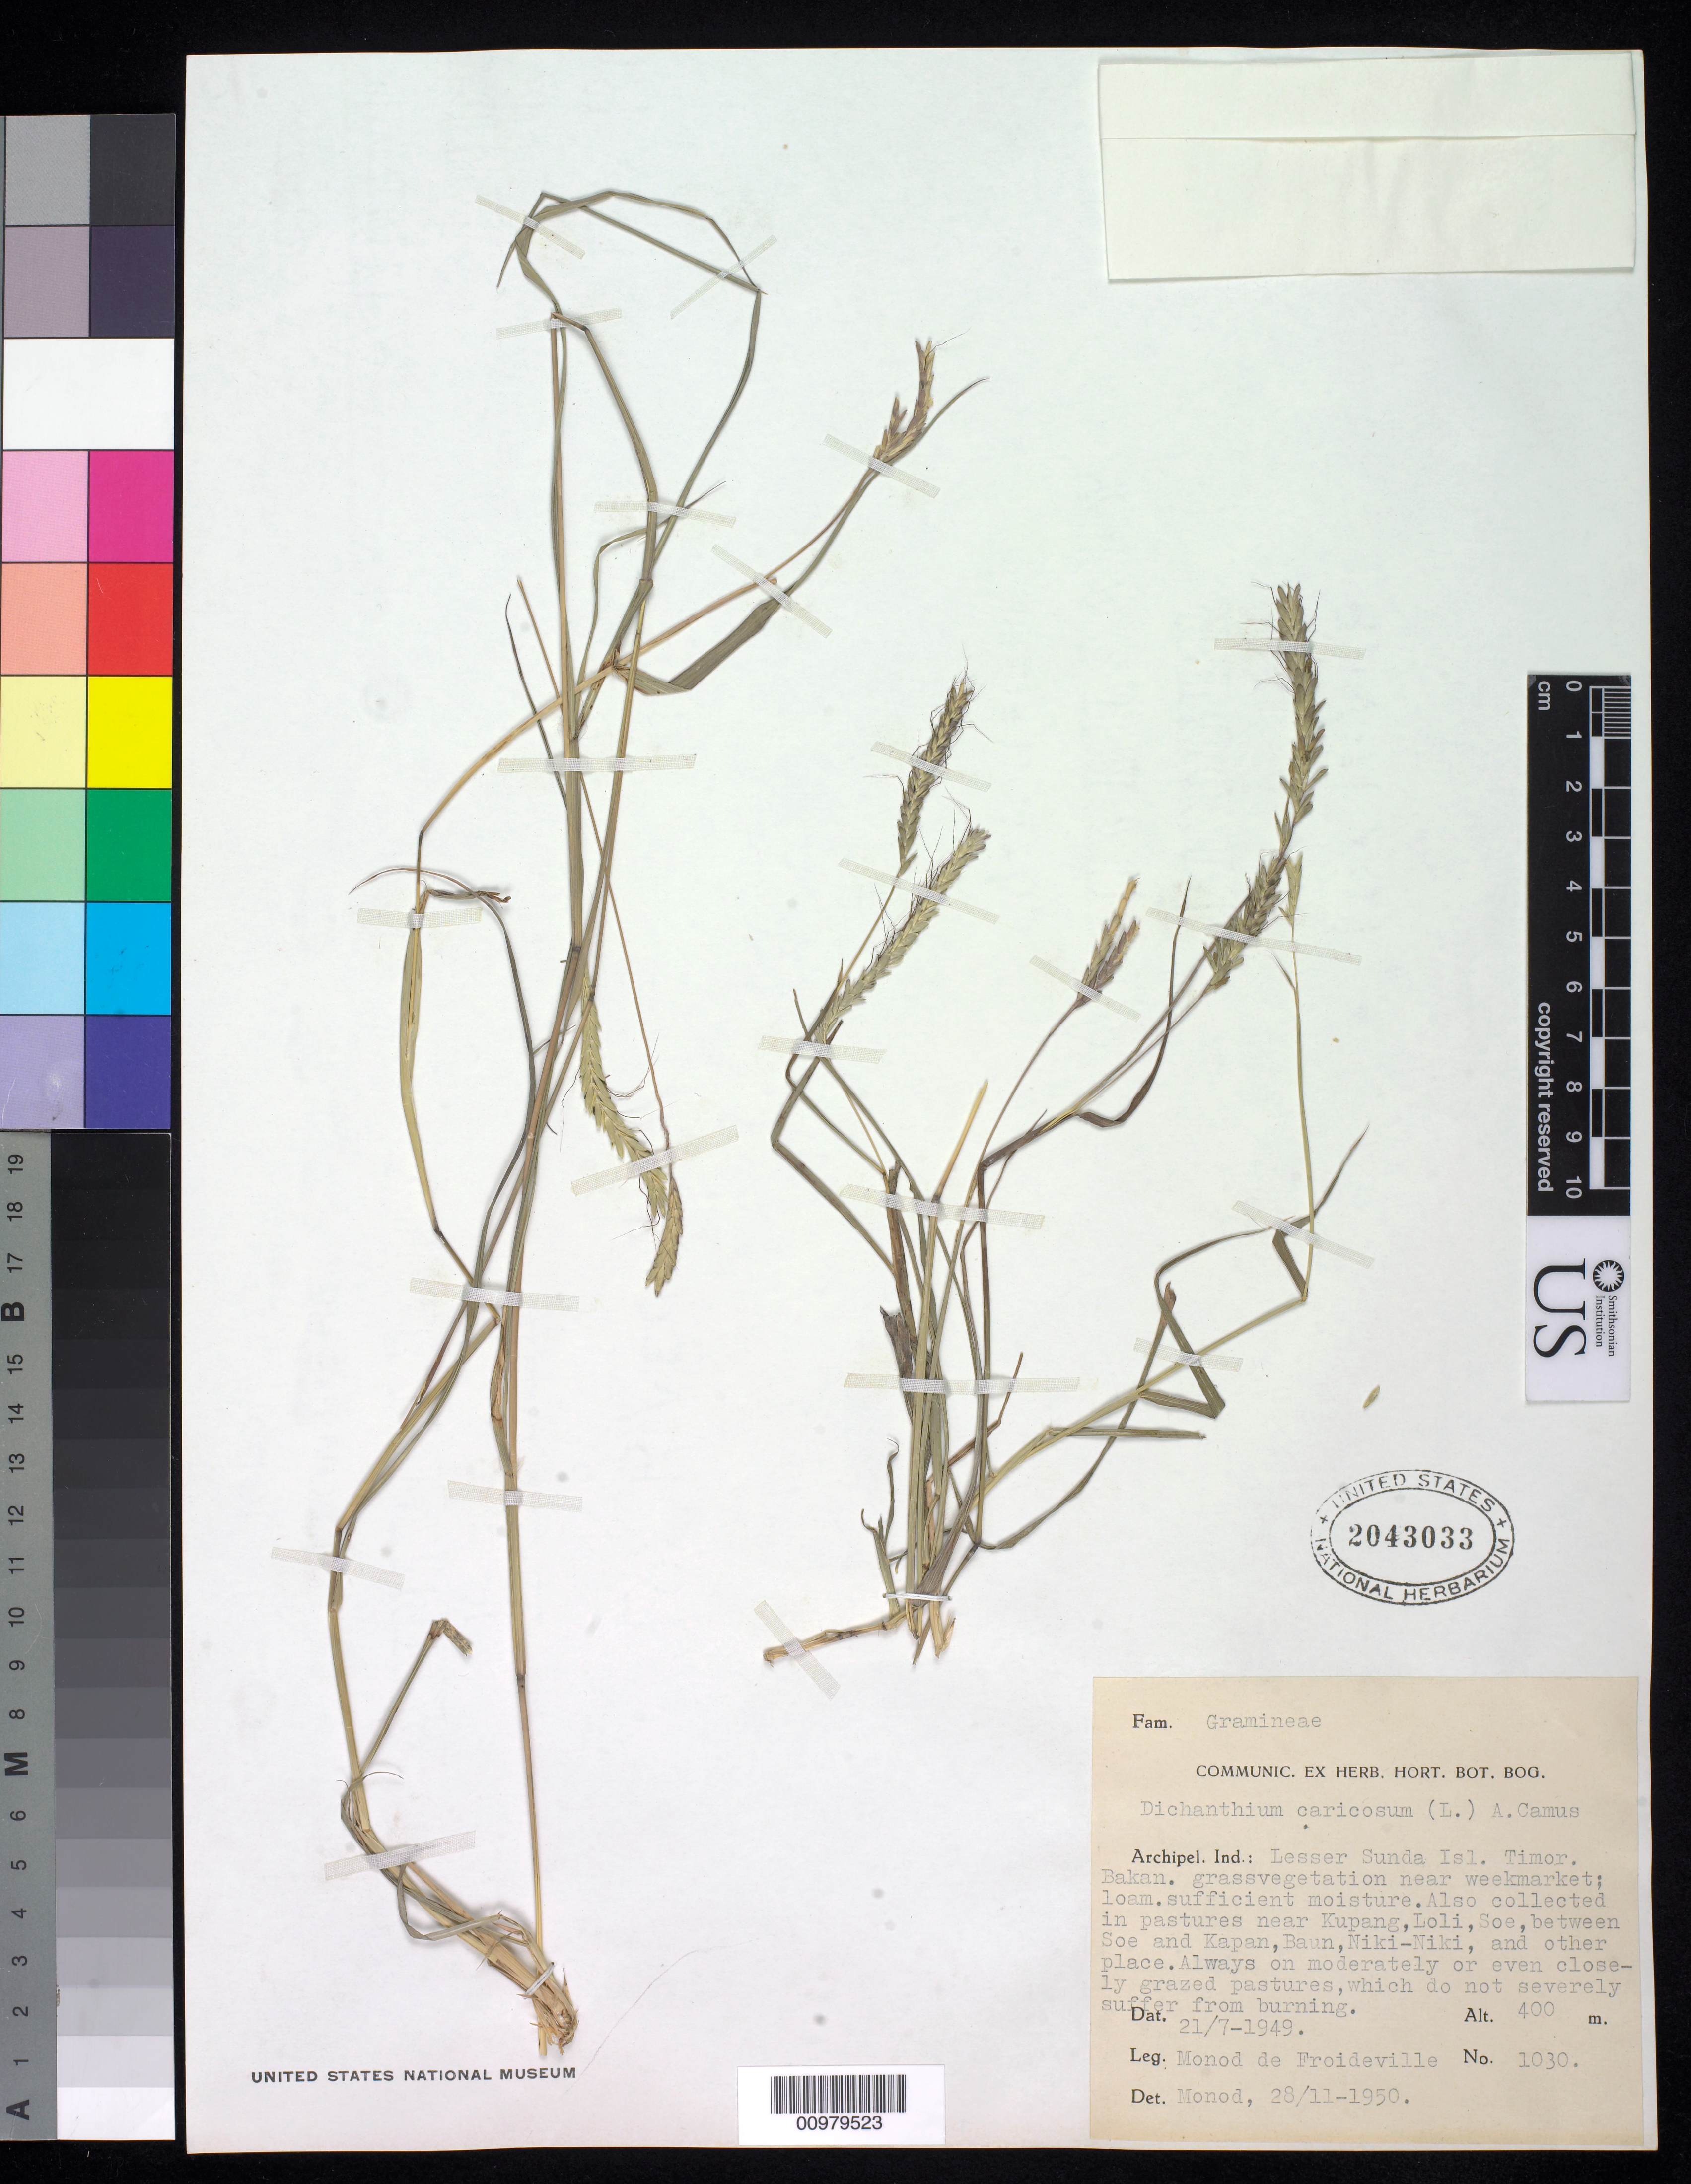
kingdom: Plantae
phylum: Tracheophyta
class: Liliopsida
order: Poales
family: Poaceae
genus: Dichanthium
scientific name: Dichanthium caricosum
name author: (L.) A. Camus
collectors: C. Monod de F.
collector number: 1030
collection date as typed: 28 Nov 1950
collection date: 1950-11-28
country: Indonesia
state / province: Nusa Tenggara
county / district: Nusa Tenggara Timur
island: Timor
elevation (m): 400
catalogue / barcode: US 2043033